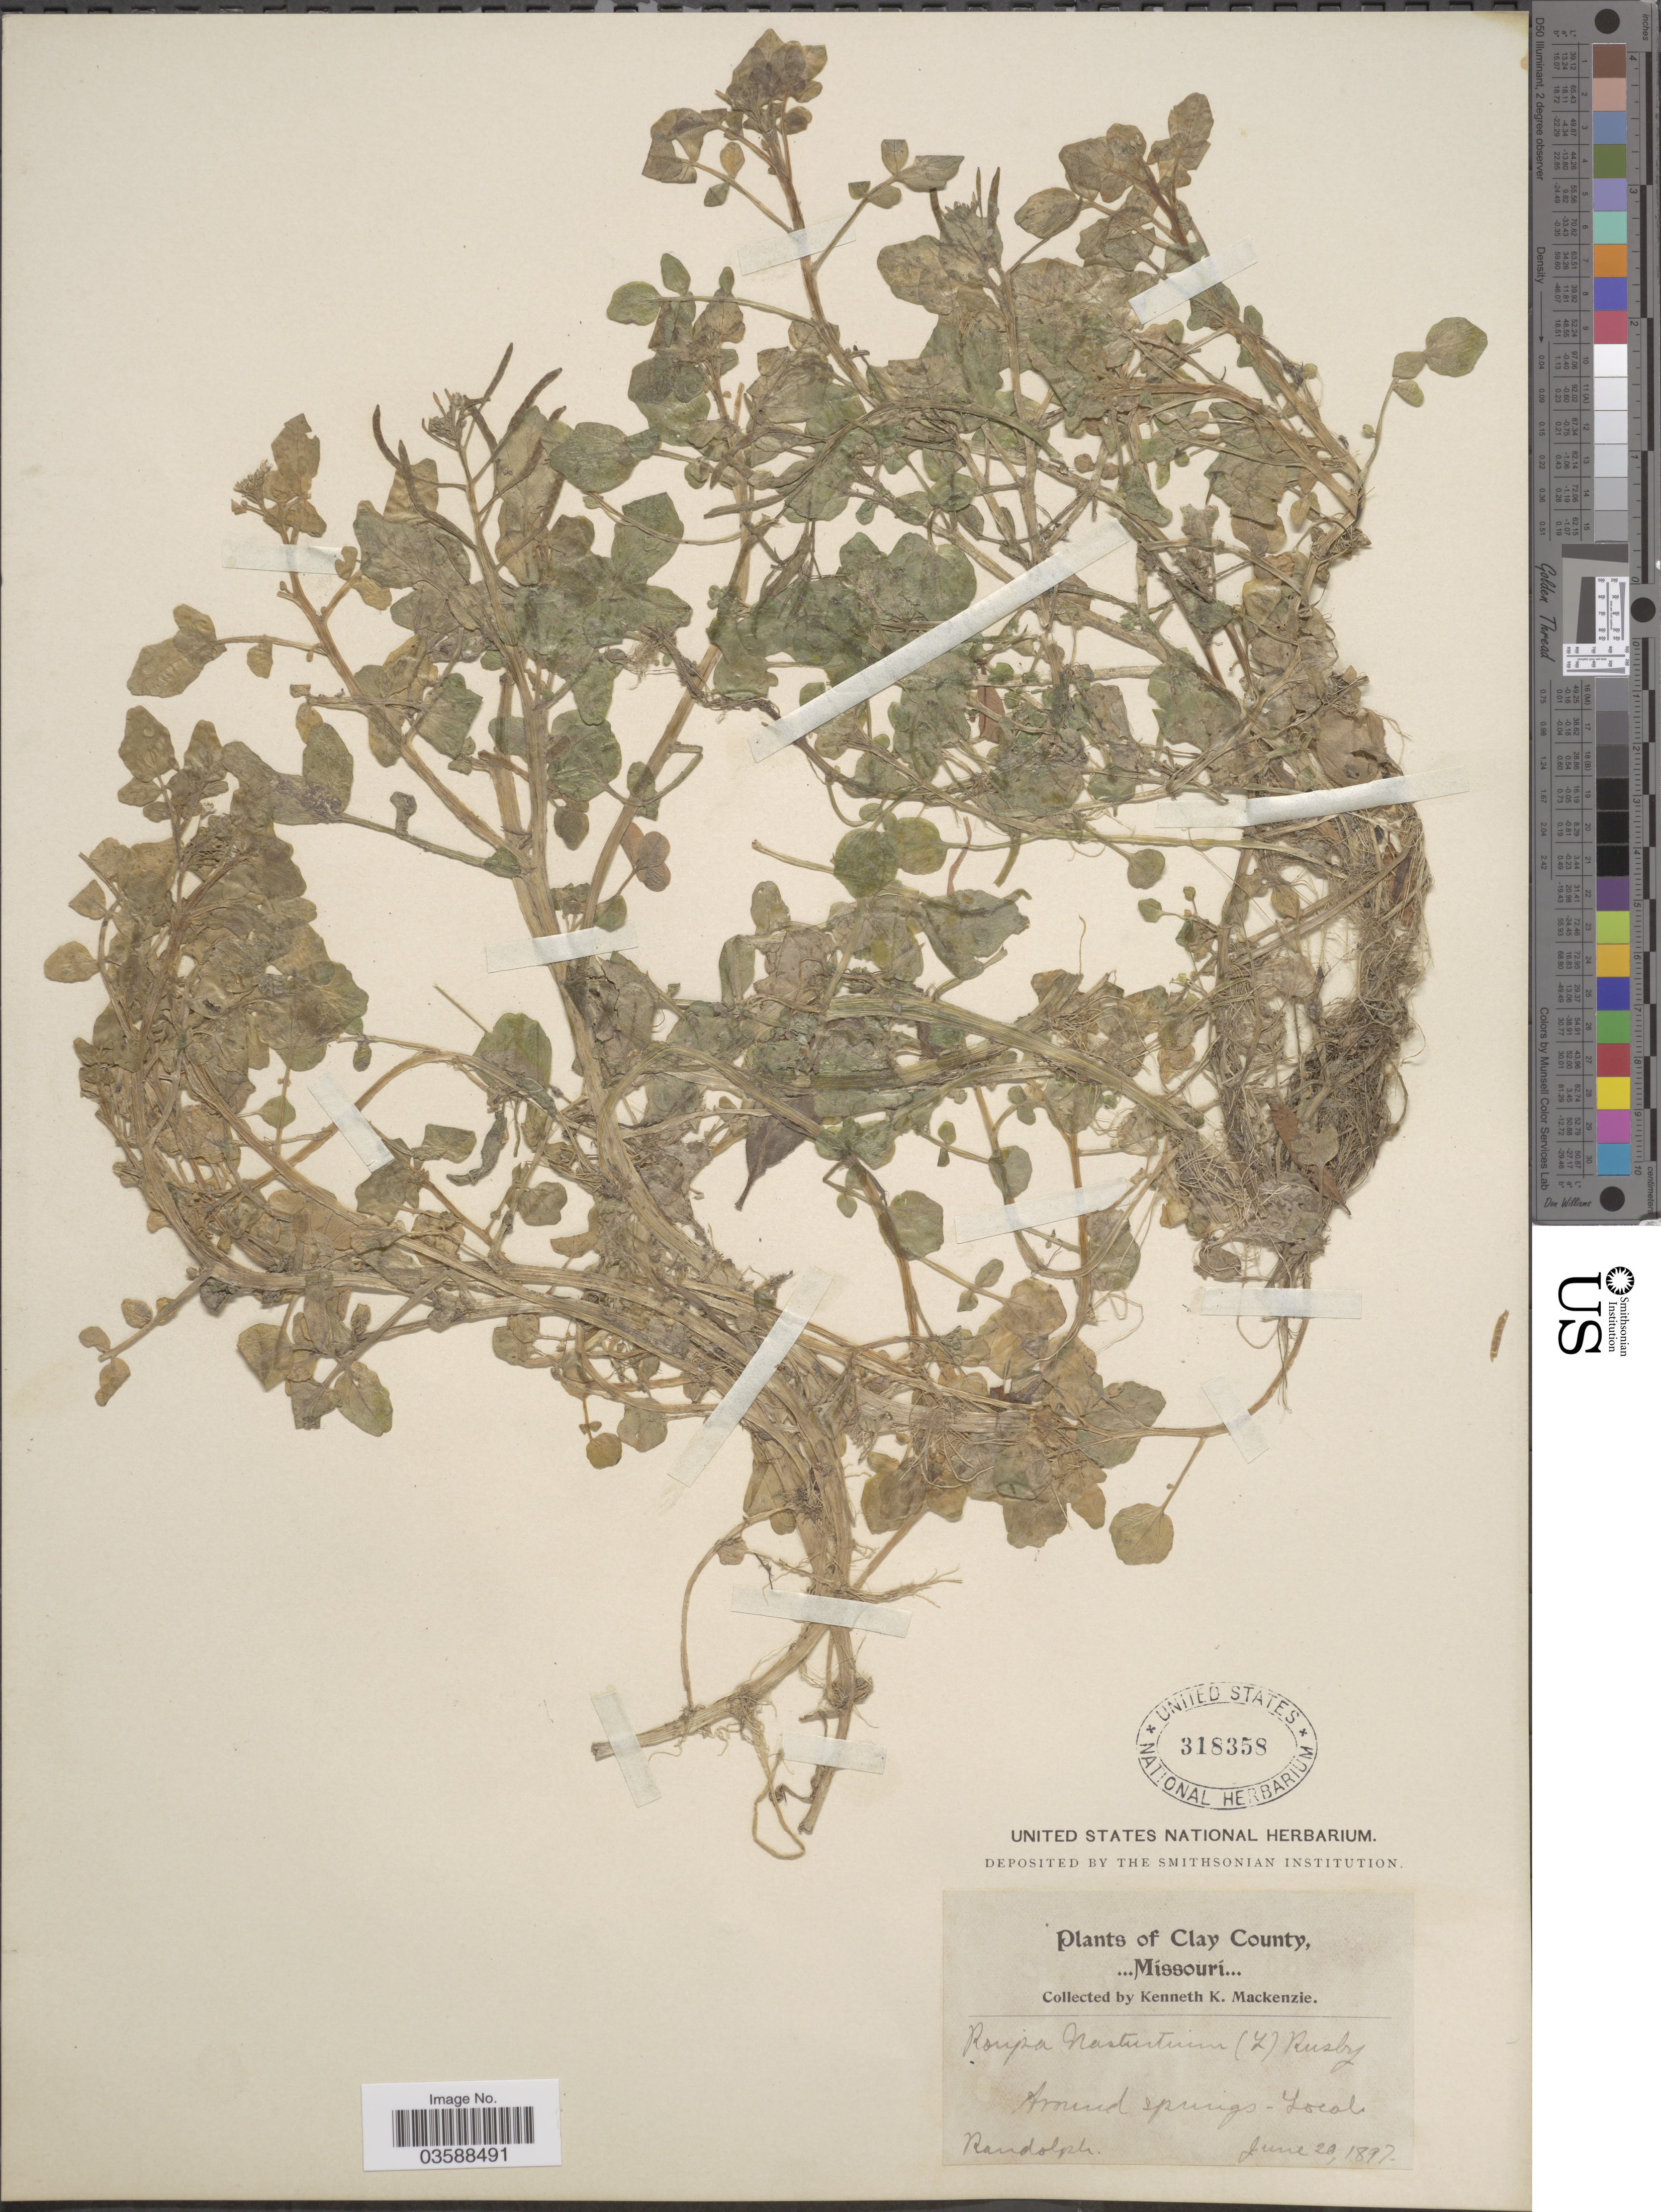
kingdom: Plantae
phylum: Tracheophyta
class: Magnoliopsida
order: Brassicales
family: Brassicaceae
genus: Nasturtium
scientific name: Nasturtium officinale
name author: R. Br.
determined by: Strong, M. T., (US), Smithsonian Institution - National Museum of Natural History (UNITED STATES)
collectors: K. K. Mackenzie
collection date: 1897-06-20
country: United States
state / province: Missouri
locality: Clay county, Around Springs, Randolph.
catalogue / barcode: US 318358